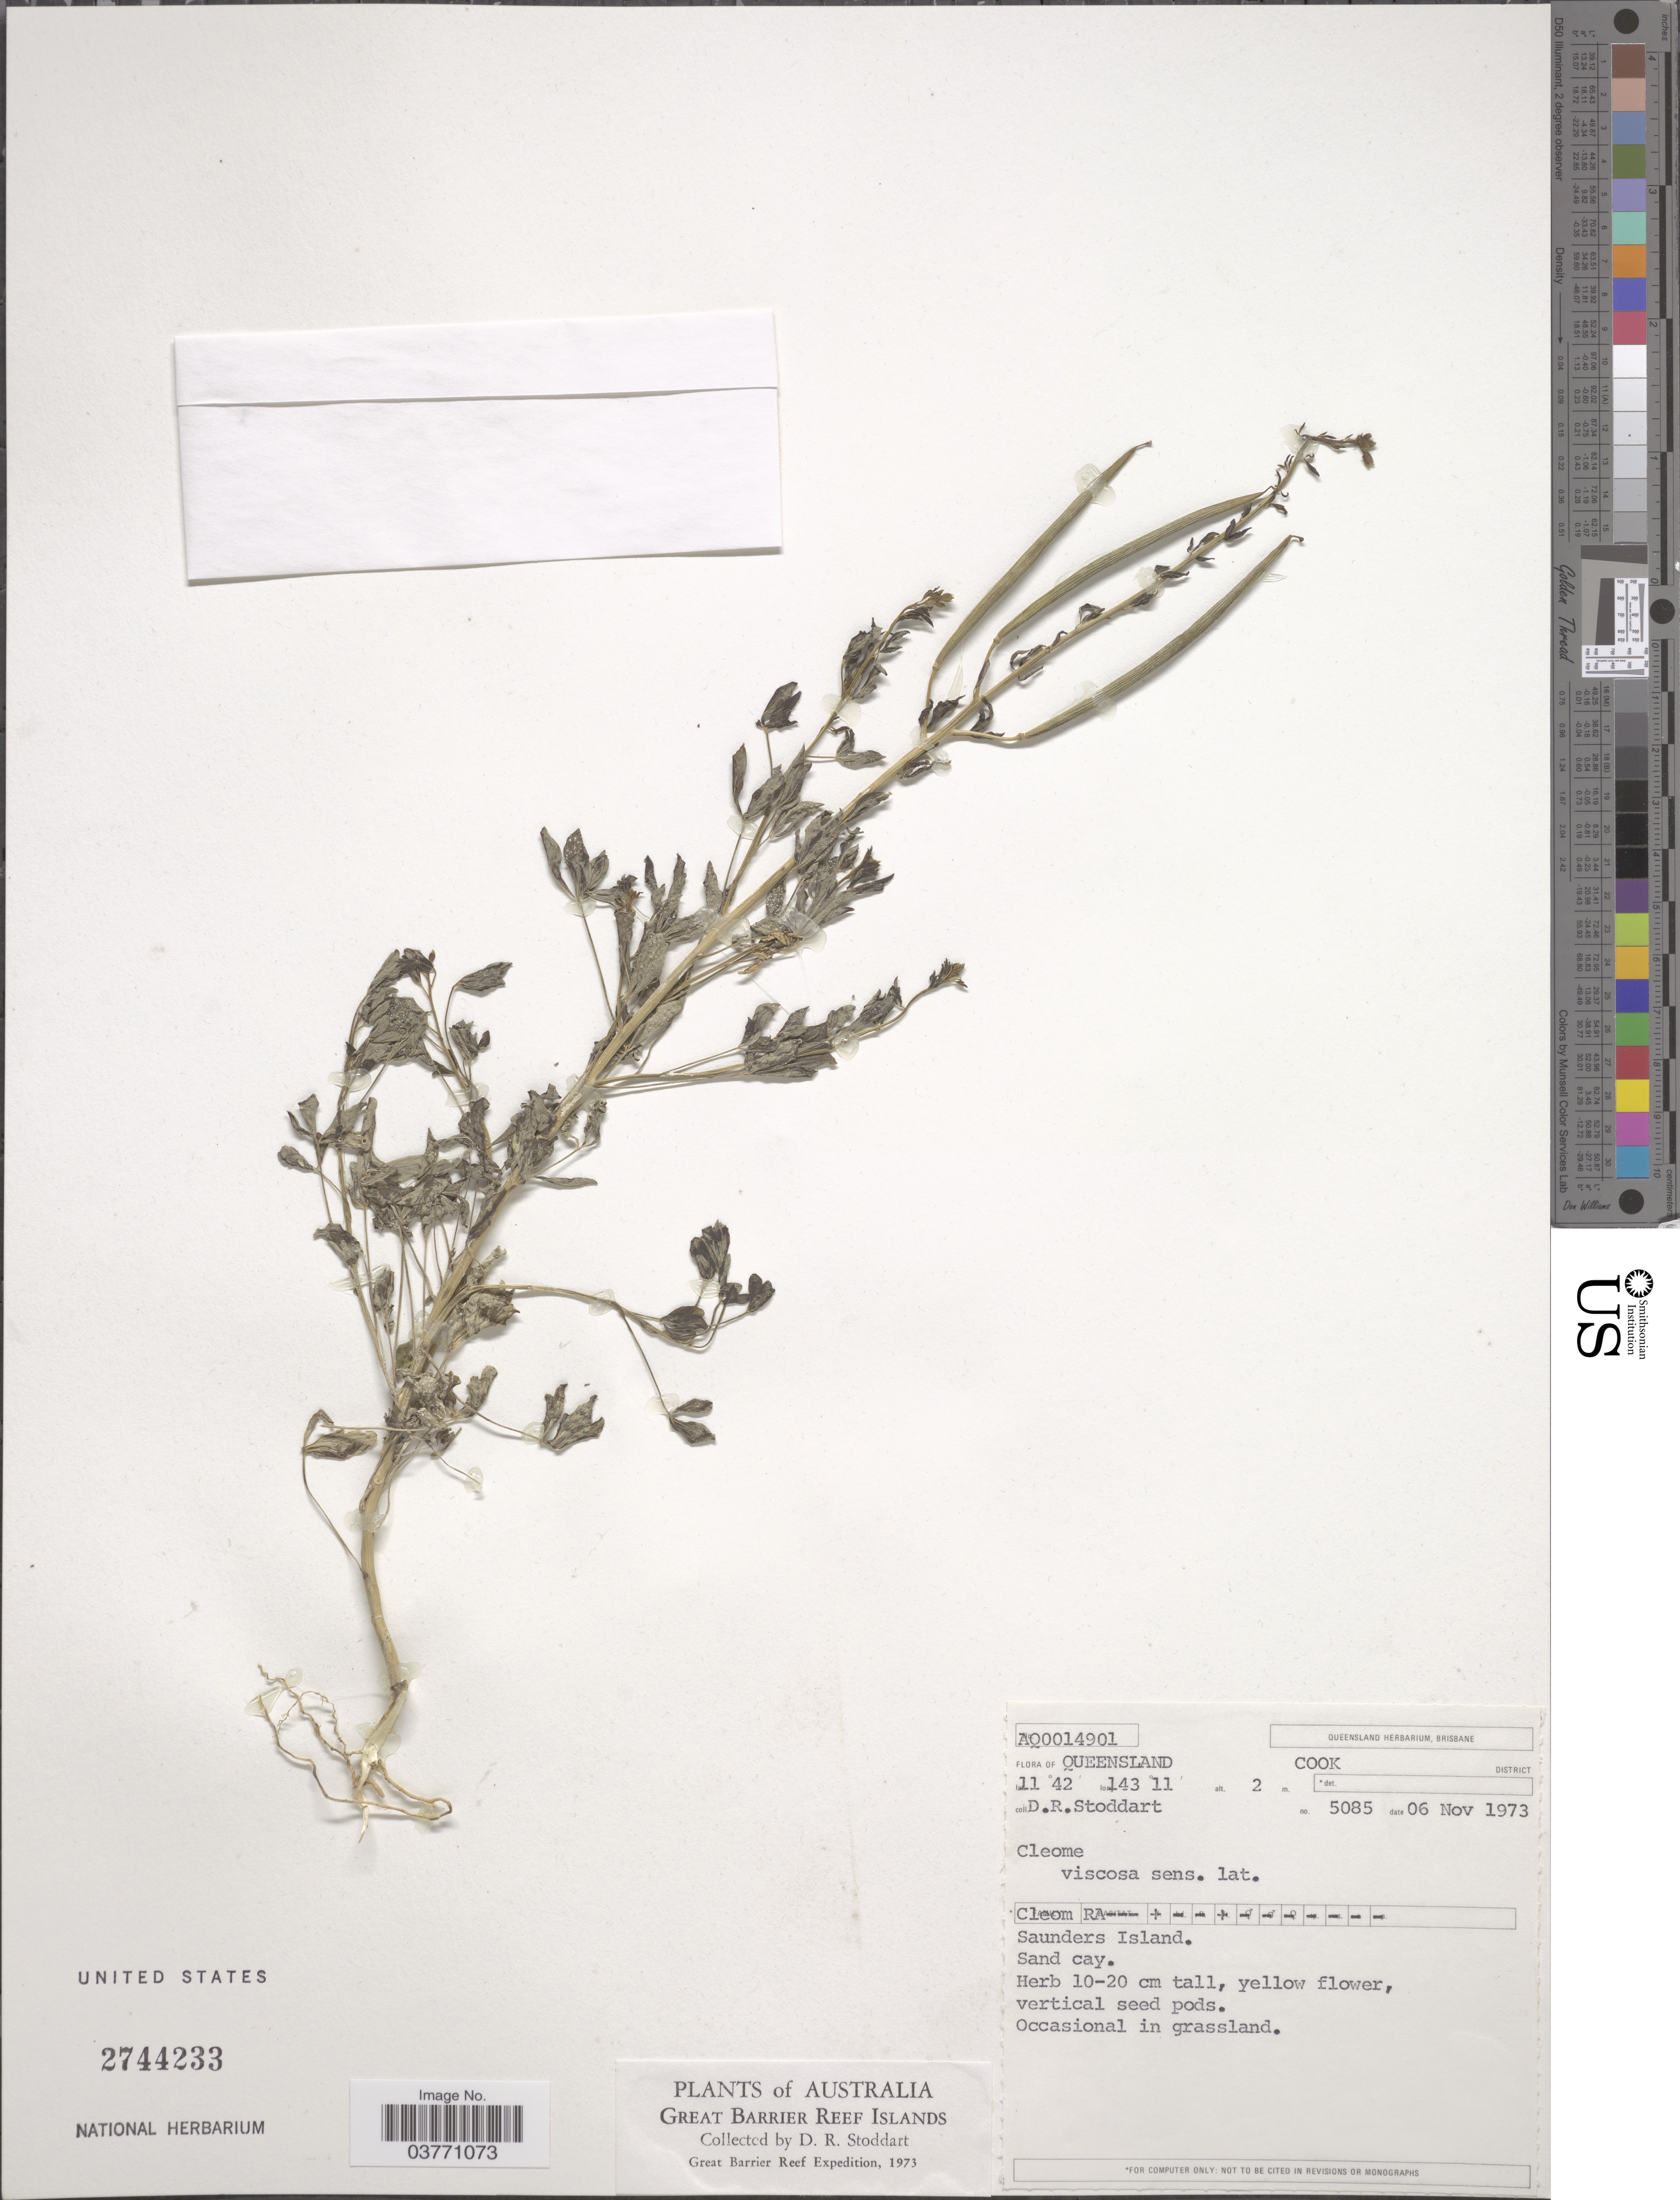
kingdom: Plantae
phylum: Tracheophyta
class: Magnoliopsida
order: Brassicales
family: Cleomaceae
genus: Arivela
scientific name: Arivela viscosa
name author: (L.) Raf.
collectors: D. R. Stoddart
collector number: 5085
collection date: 1973-11-06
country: Australia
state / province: Queensland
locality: Great Barrier Reef Islands. Cook District. Saunders Island.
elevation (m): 2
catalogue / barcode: US 2744233